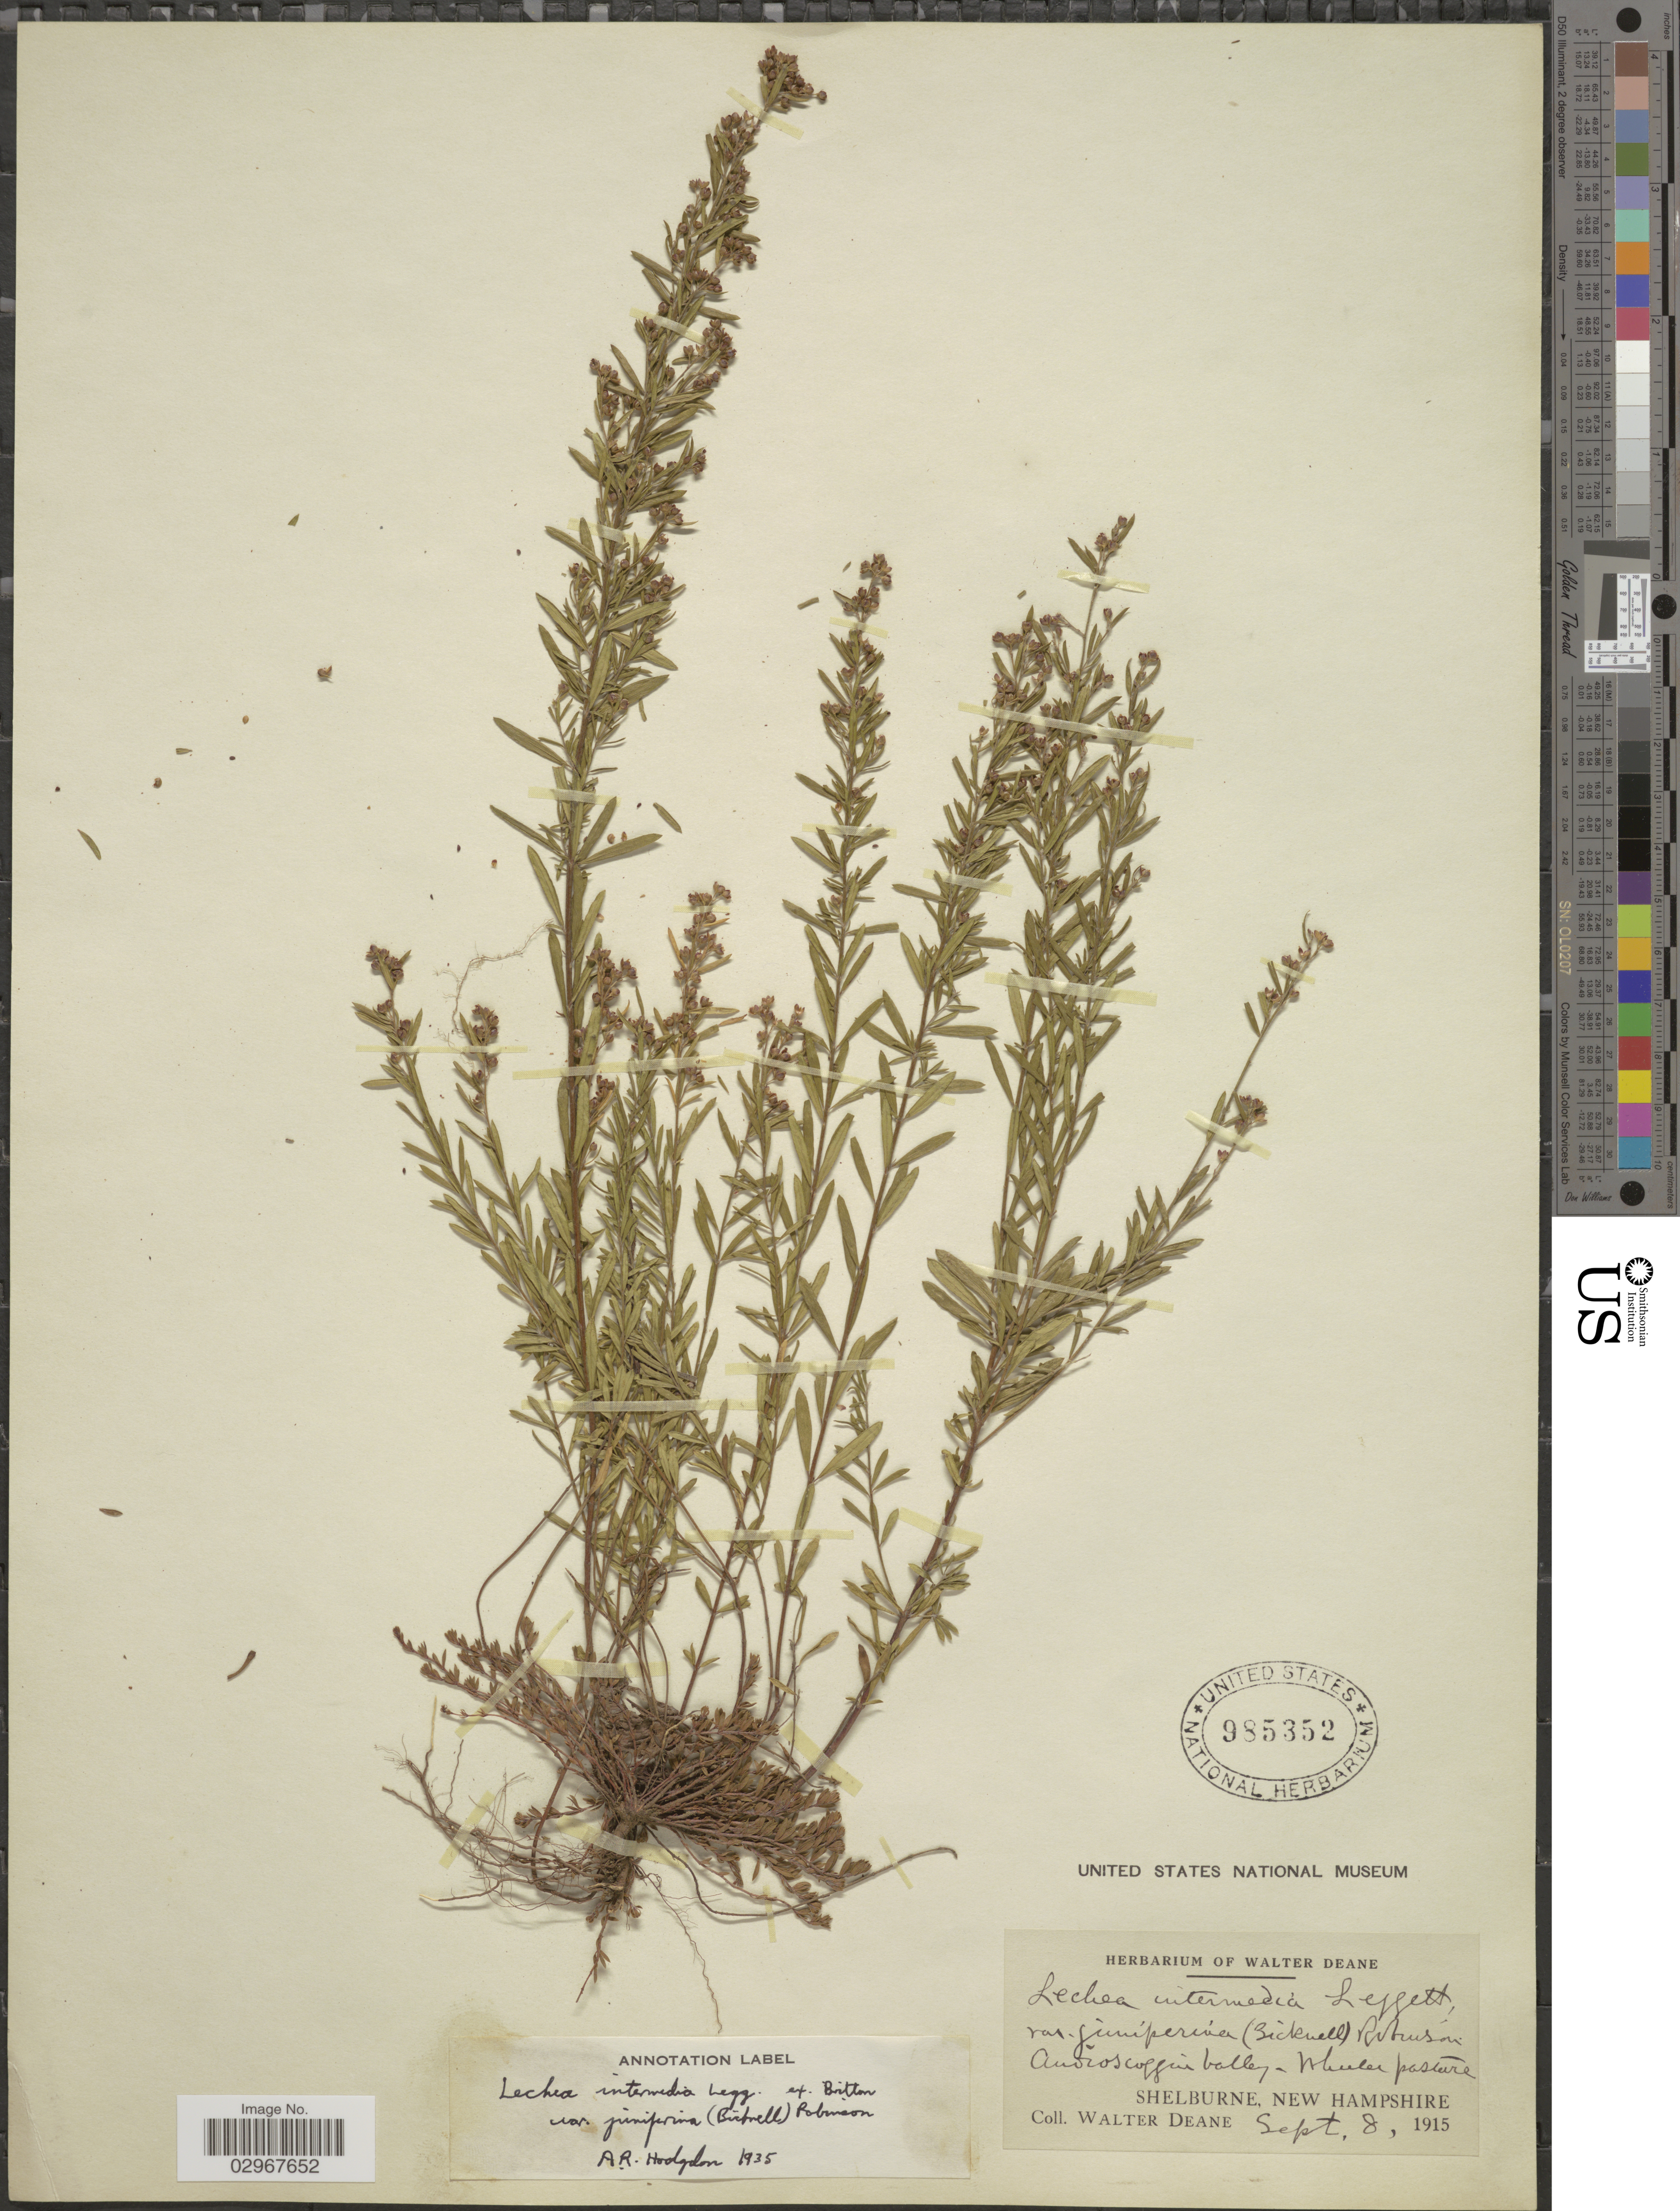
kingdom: Plantae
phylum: Tracheophyta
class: Magnoliopsida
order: Malvales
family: Cistaceae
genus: Lechea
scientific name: Lechea intermedia var. juniperina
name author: (E.P. Bicknell) B.L. Rob.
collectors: W. Deane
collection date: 1915-09-08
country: United States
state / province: New Hampshire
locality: Shelburne.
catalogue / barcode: US 985352